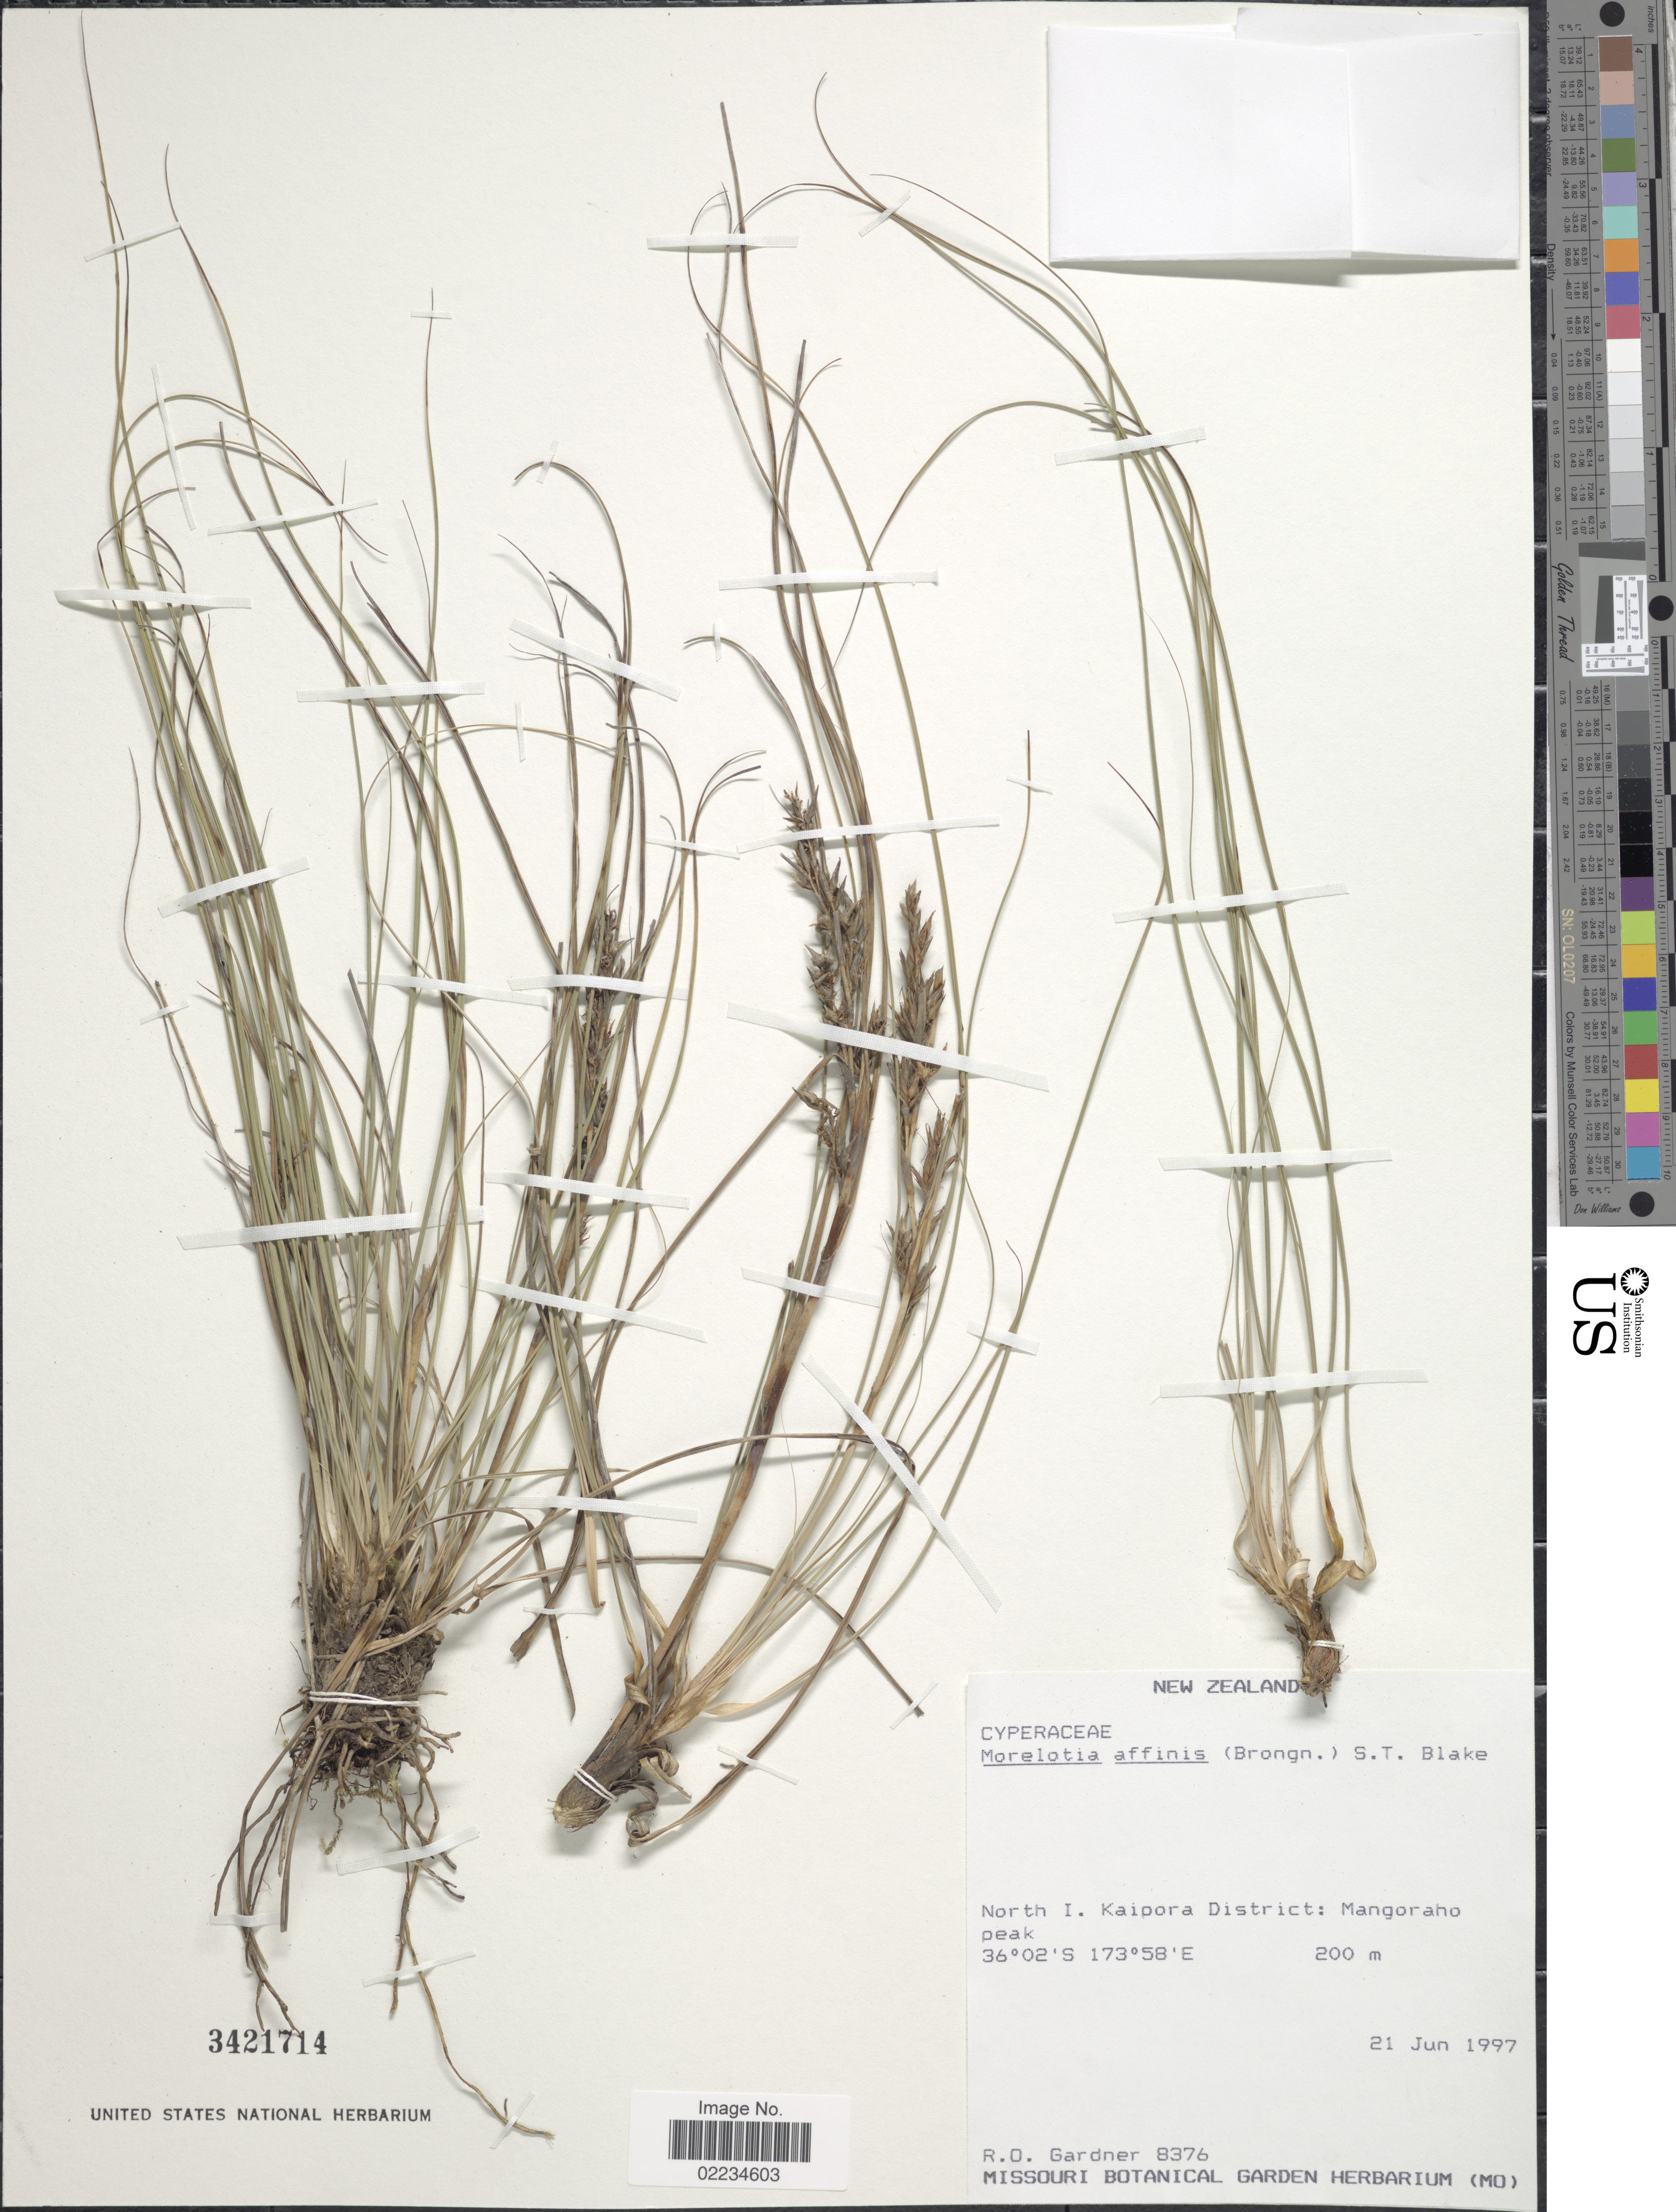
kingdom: Plantae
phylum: Tracheophyta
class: Liliopsida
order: Poales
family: Cyperaceae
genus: Morelotia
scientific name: Morelotia affinis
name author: (Brongn.) S.T. Blake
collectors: R. O. Gardner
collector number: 8376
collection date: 1997-06-21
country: New Zealand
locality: North I. Kaipora District: Mangoraho peak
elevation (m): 200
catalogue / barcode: US 3421714